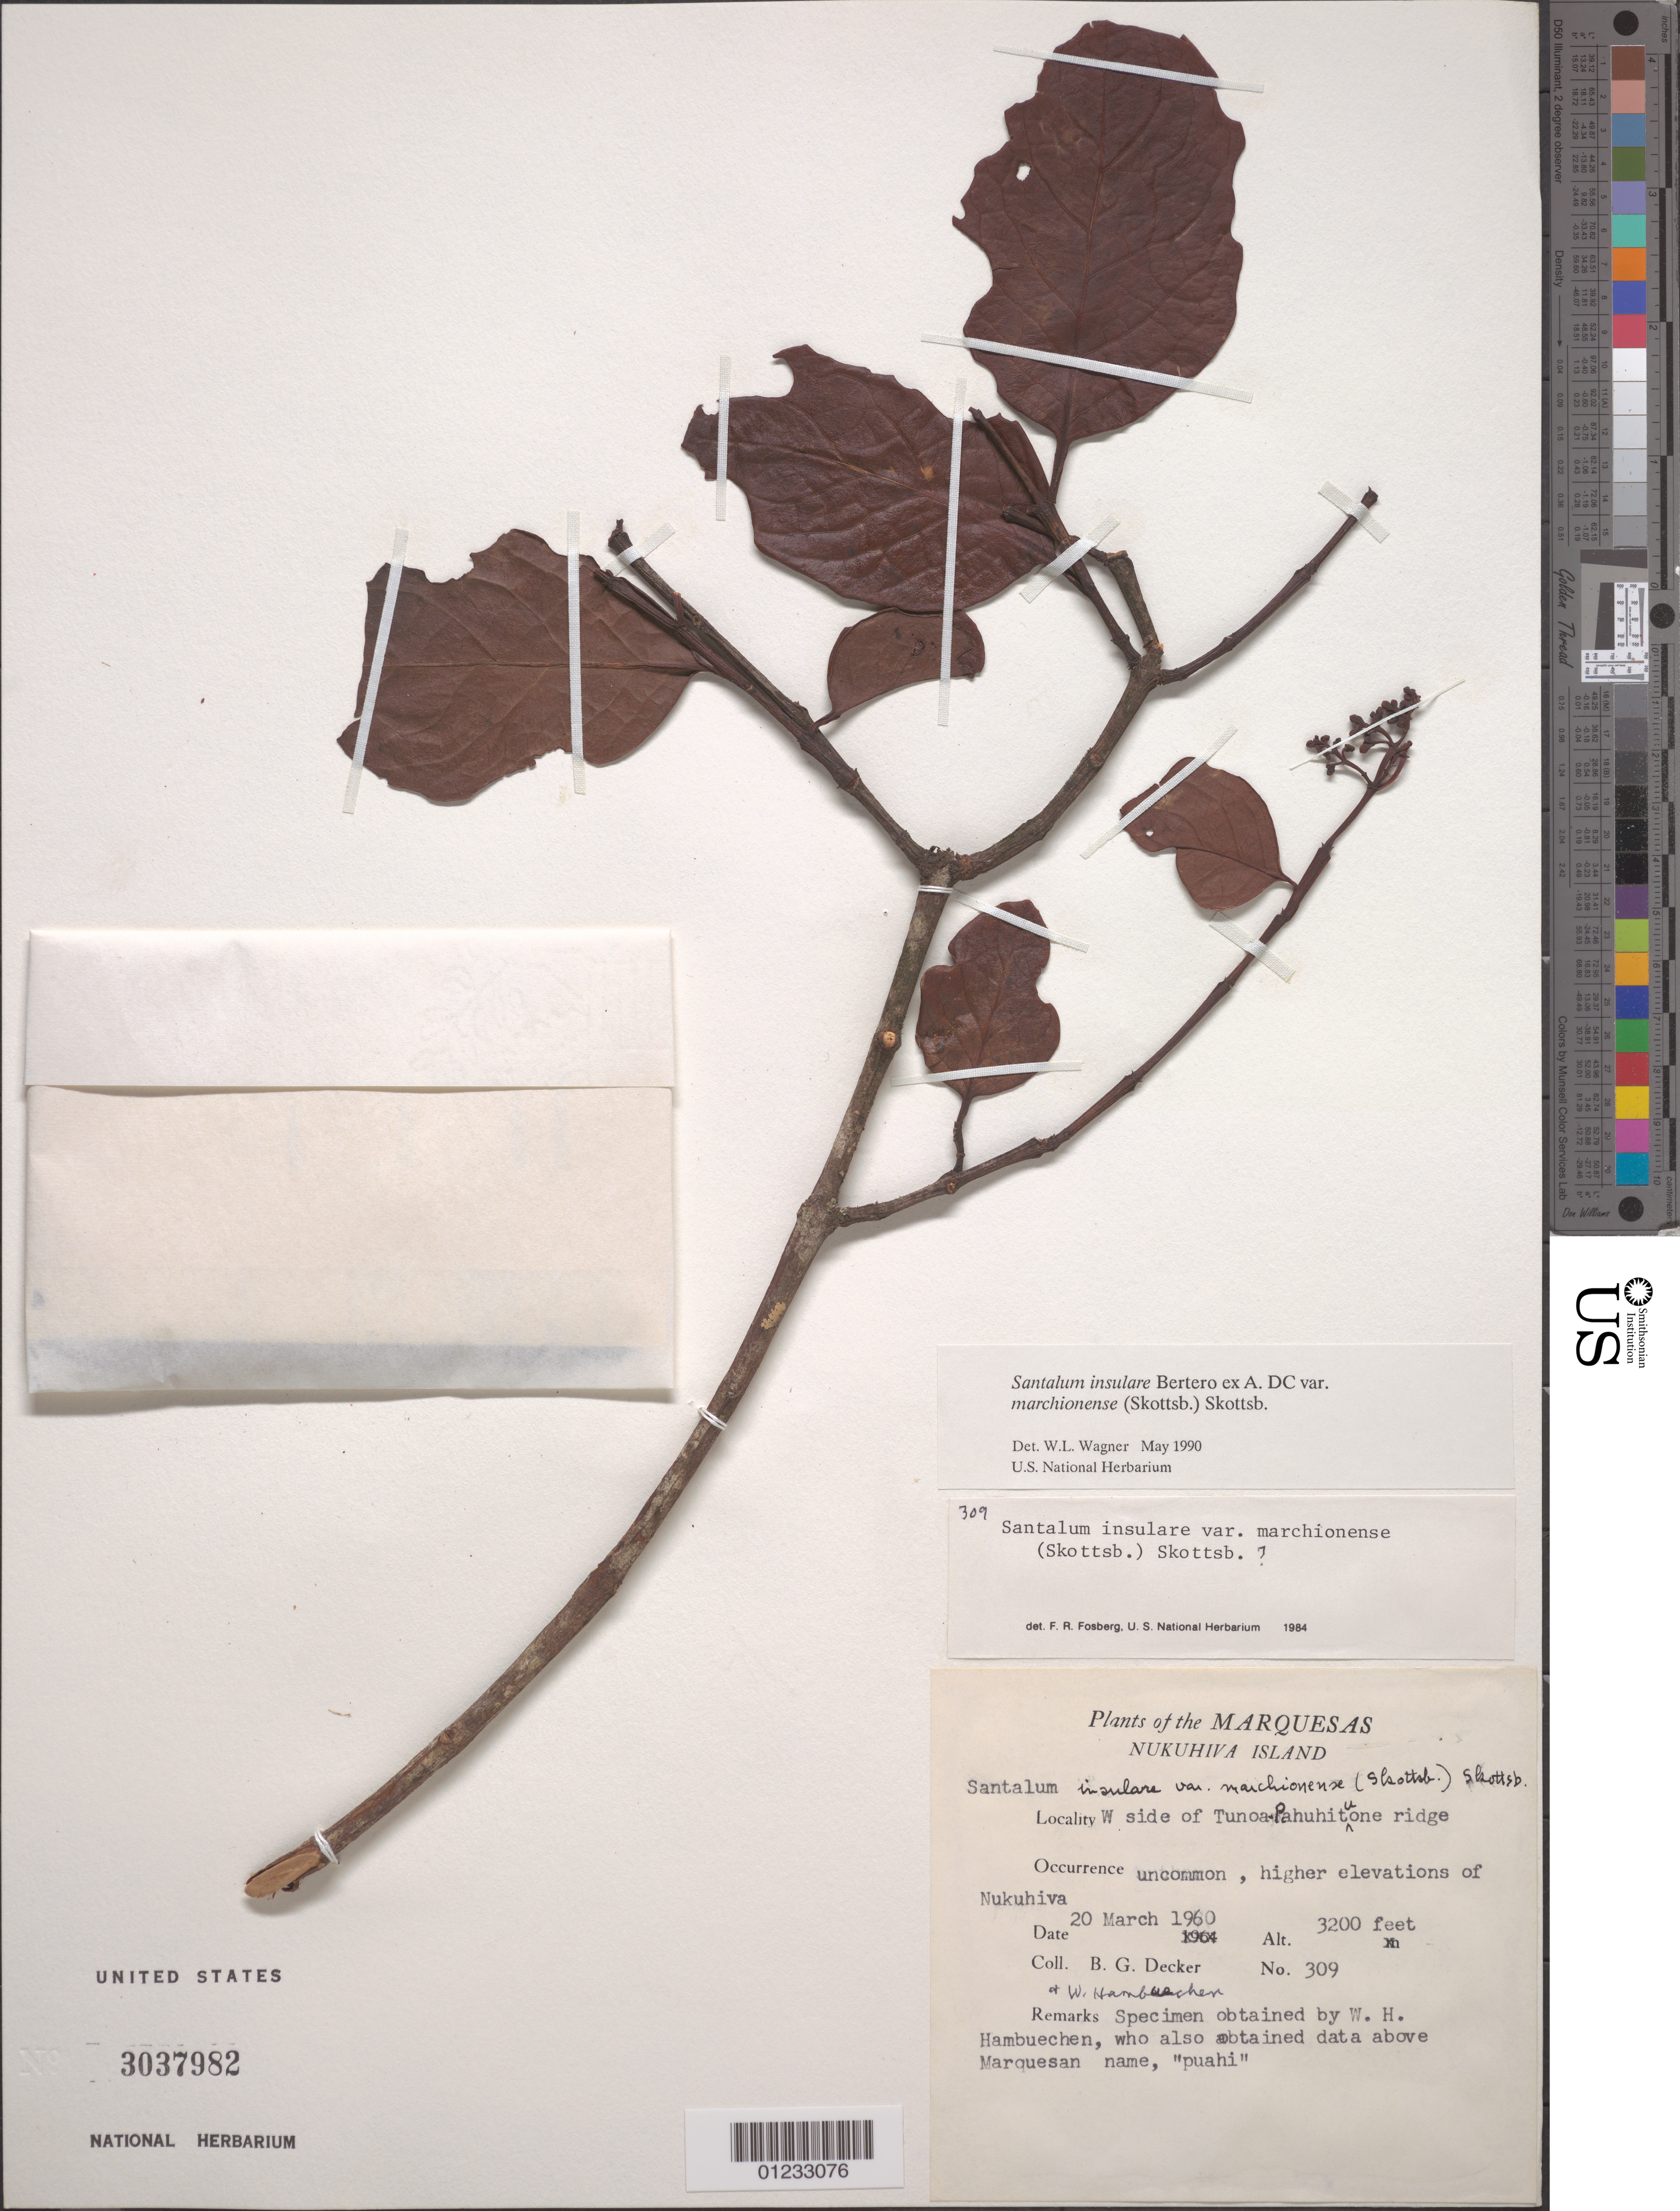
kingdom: Plantae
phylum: Tracheophyta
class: Magnoliopsida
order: Santalales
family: Santalaceae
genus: Santalum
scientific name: Santalum insulare var. marchionense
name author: (Skottsb.) Skottsb.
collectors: B. G. Decker & W. H. Hambuechen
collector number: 309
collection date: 1960-03-20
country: French Polynesia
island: Nuku Hiva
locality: W side of Tunoapahuhitone ridge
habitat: Higher elevations of island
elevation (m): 975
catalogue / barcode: US 3037982